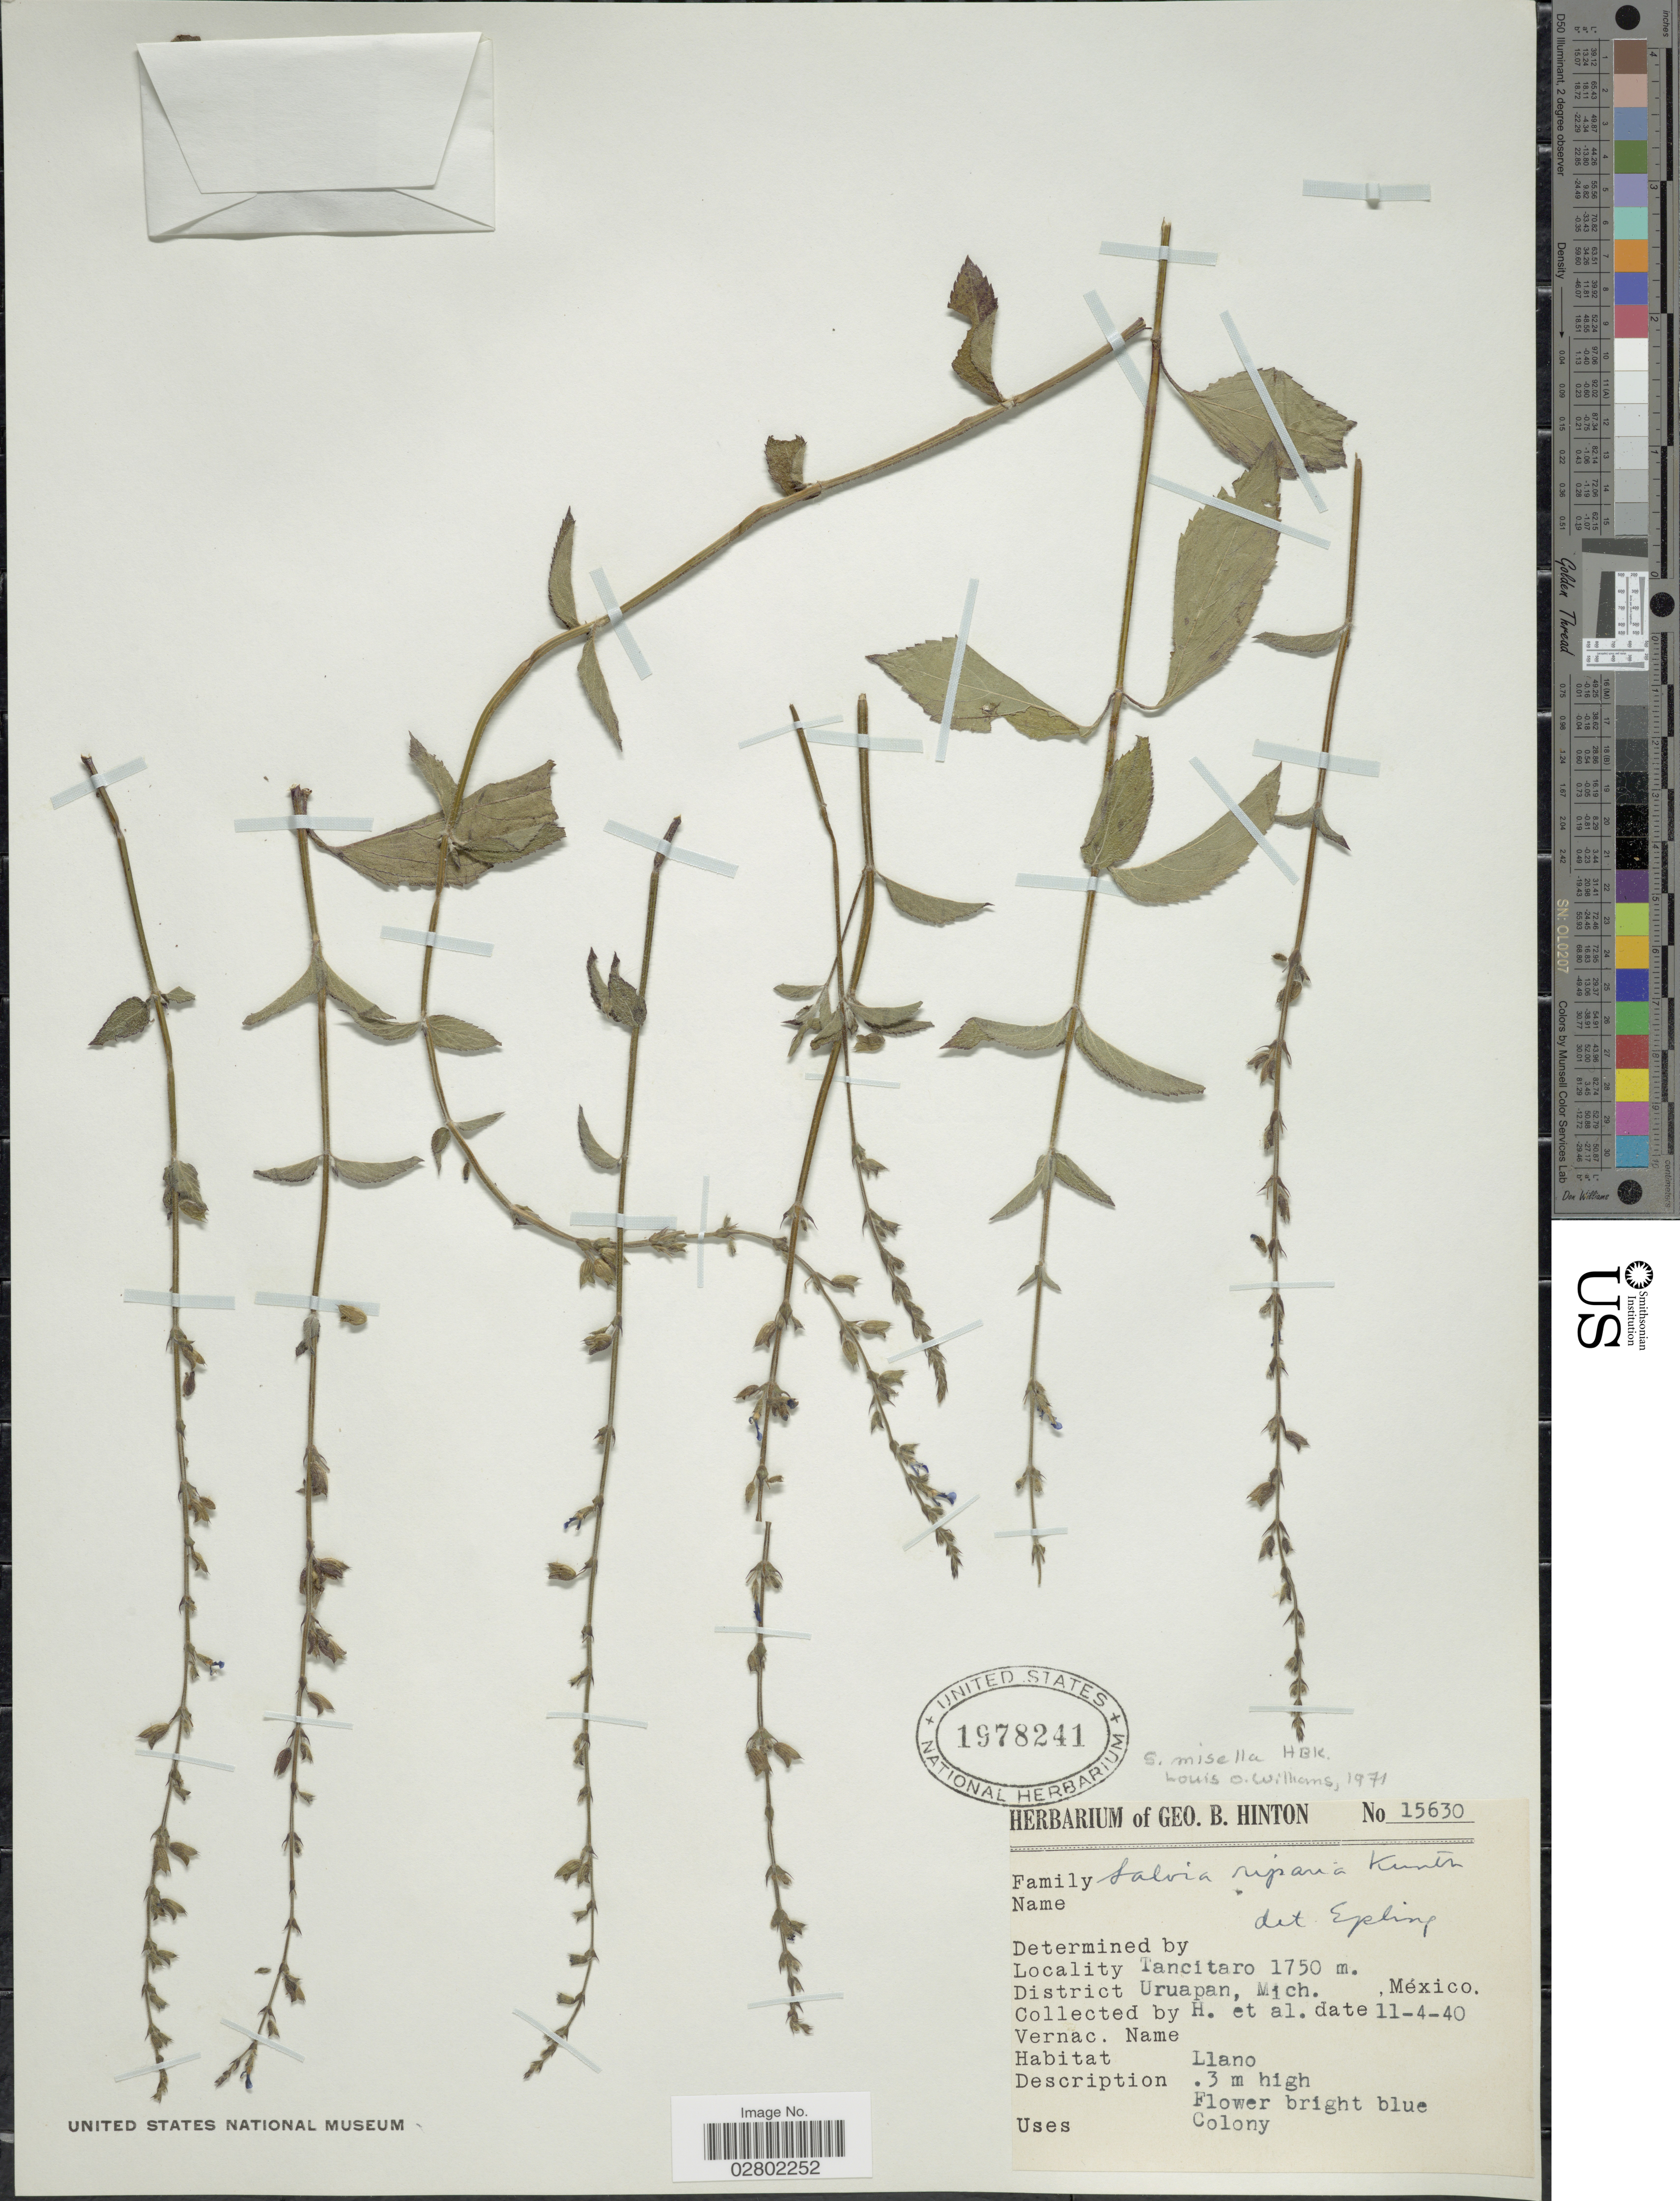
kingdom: Plantae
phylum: Tracheophyta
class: Magnoliopsida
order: Lamiales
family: Lamiaceae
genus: Salvia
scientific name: Salvia misella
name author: Kunth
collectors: G. B. Hinton & et al.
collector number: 15630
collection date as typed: Transcribed d/m/y: 11/4/40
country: Mexico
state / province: Michoacán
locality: Tancitaro, District Uruapan, Mich.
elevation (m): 1750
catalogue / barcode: US 1978241